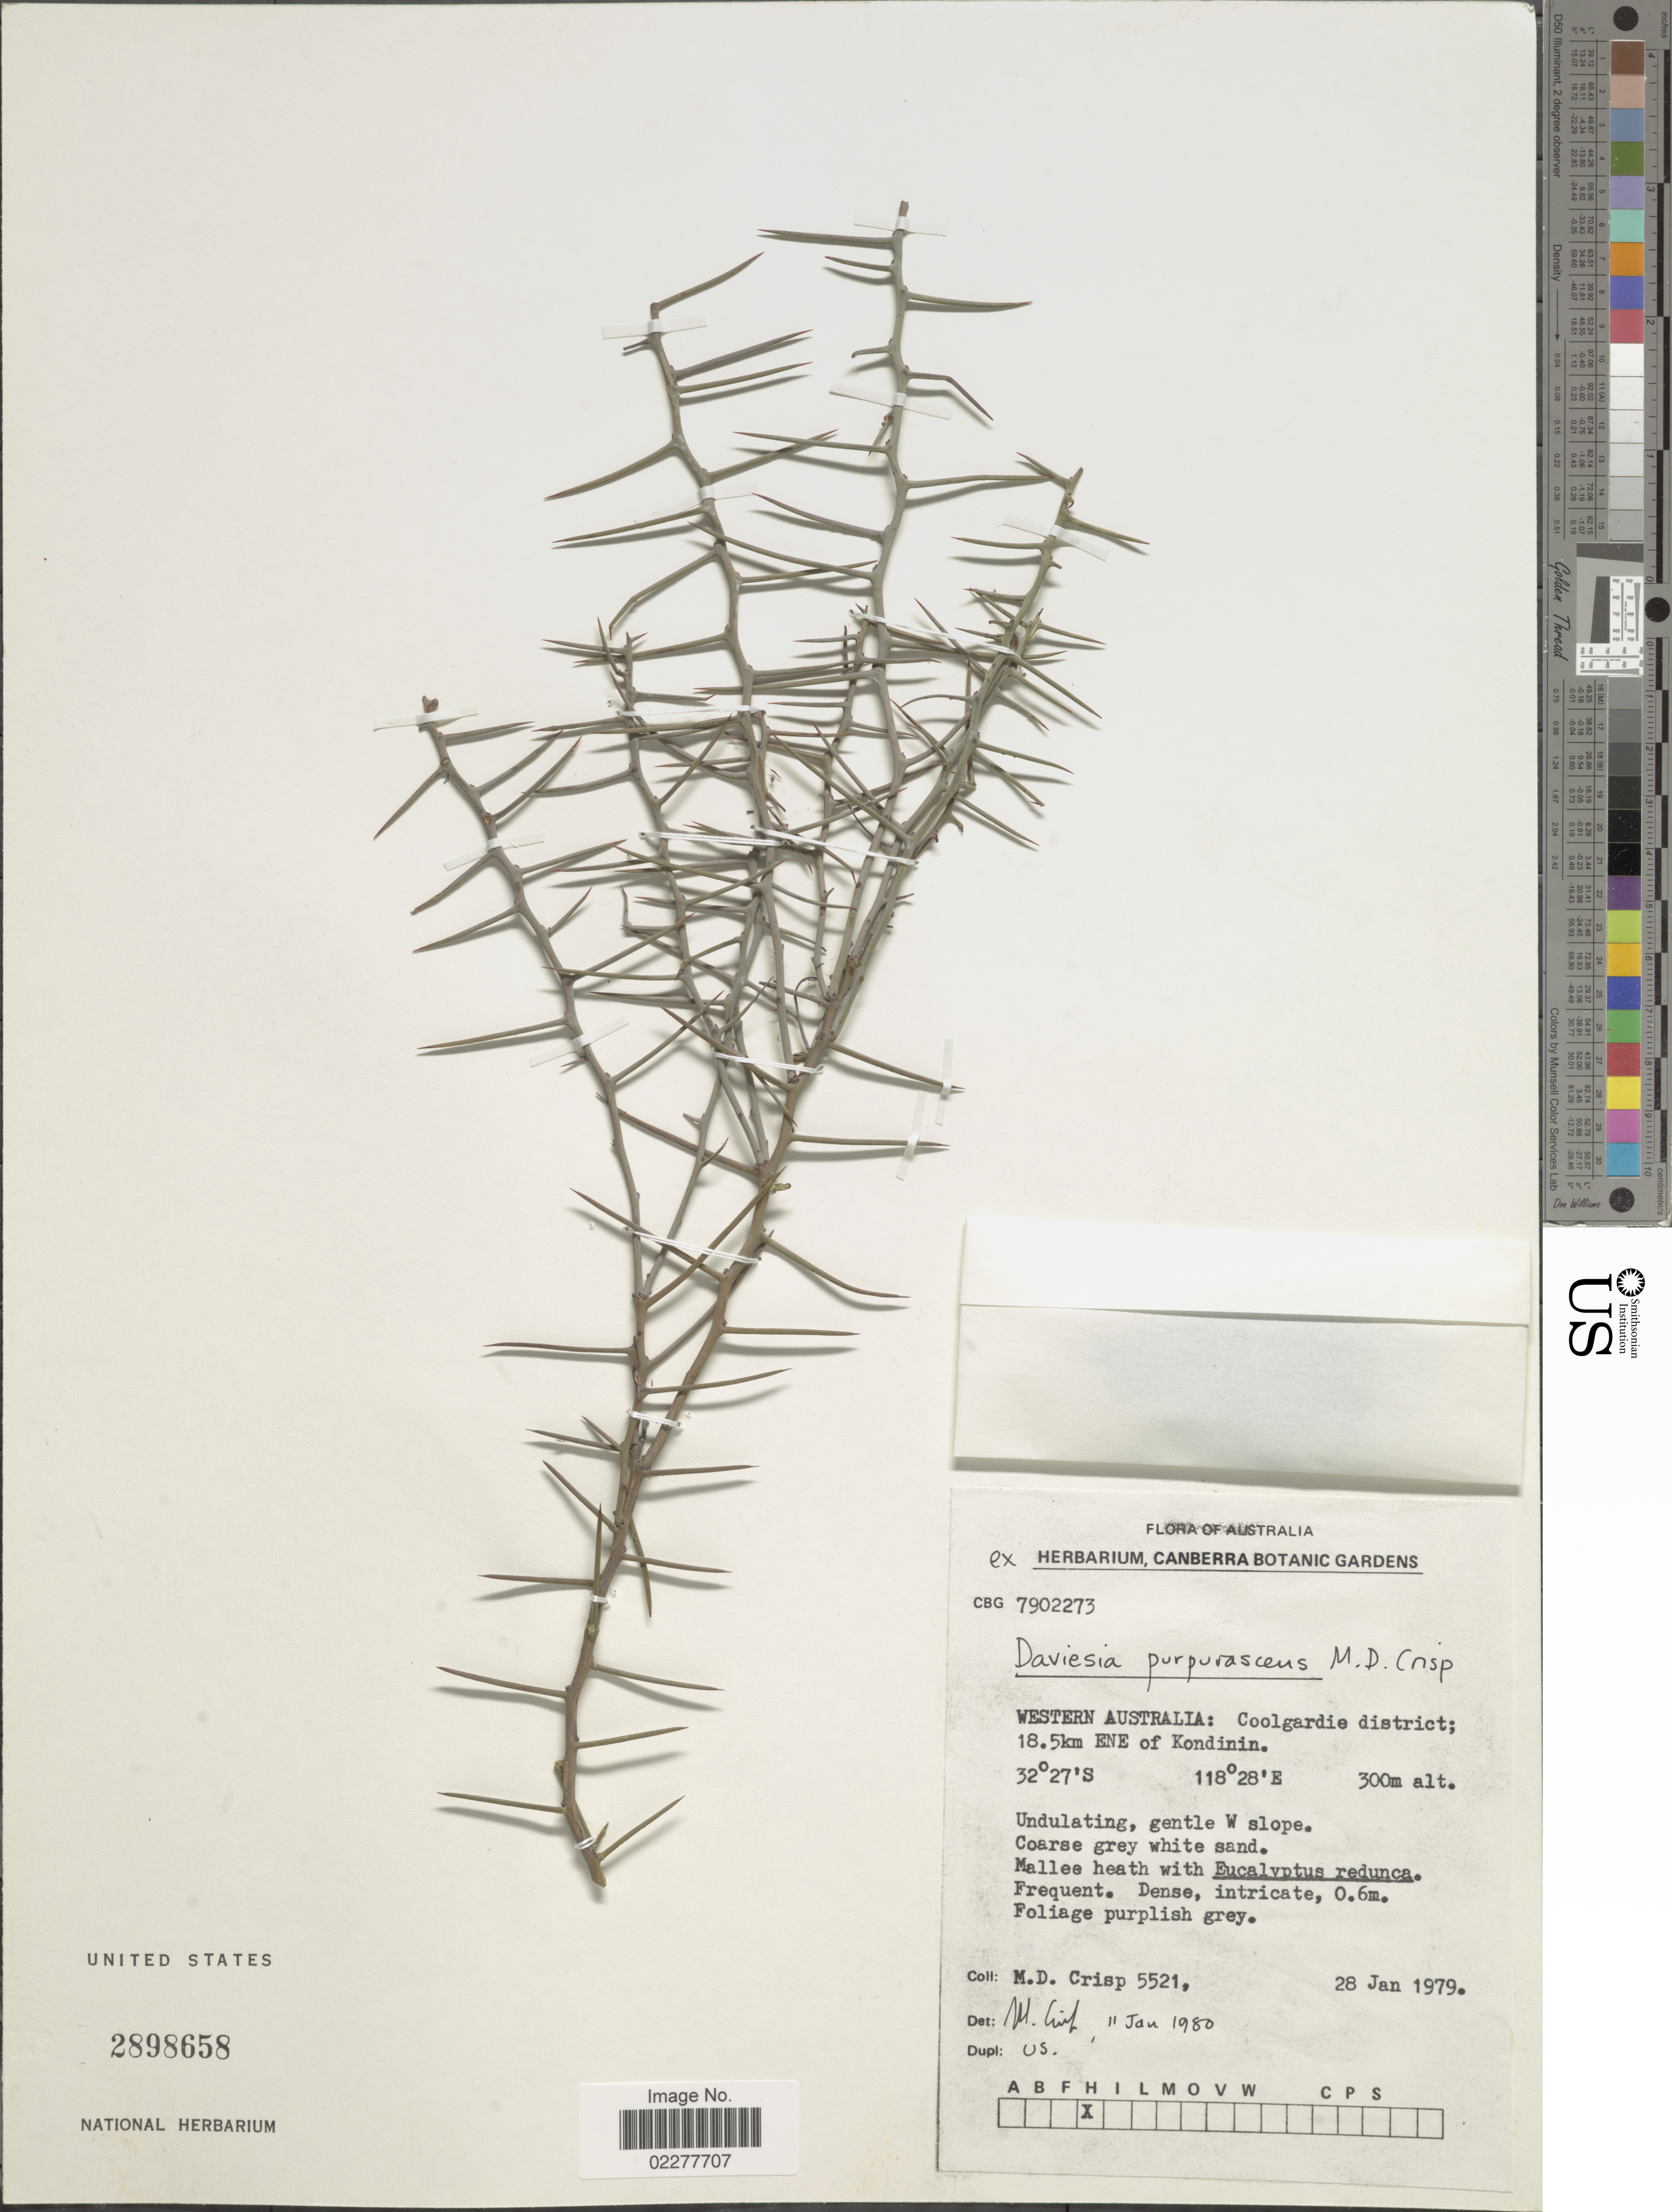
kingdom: Plantae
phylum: Tracheophyta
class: Magnoliopsida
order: Fabales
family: Fabaceae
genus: Daviesia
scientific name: Daviesia purpurascens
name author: Crisp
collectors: M. Crisp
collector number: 5521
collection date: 1979-01-28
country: Australia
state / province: Western Australia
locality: Coolgardie district; 18.5km ENE of Kondinin.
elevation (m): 300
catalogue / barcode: US 2898658